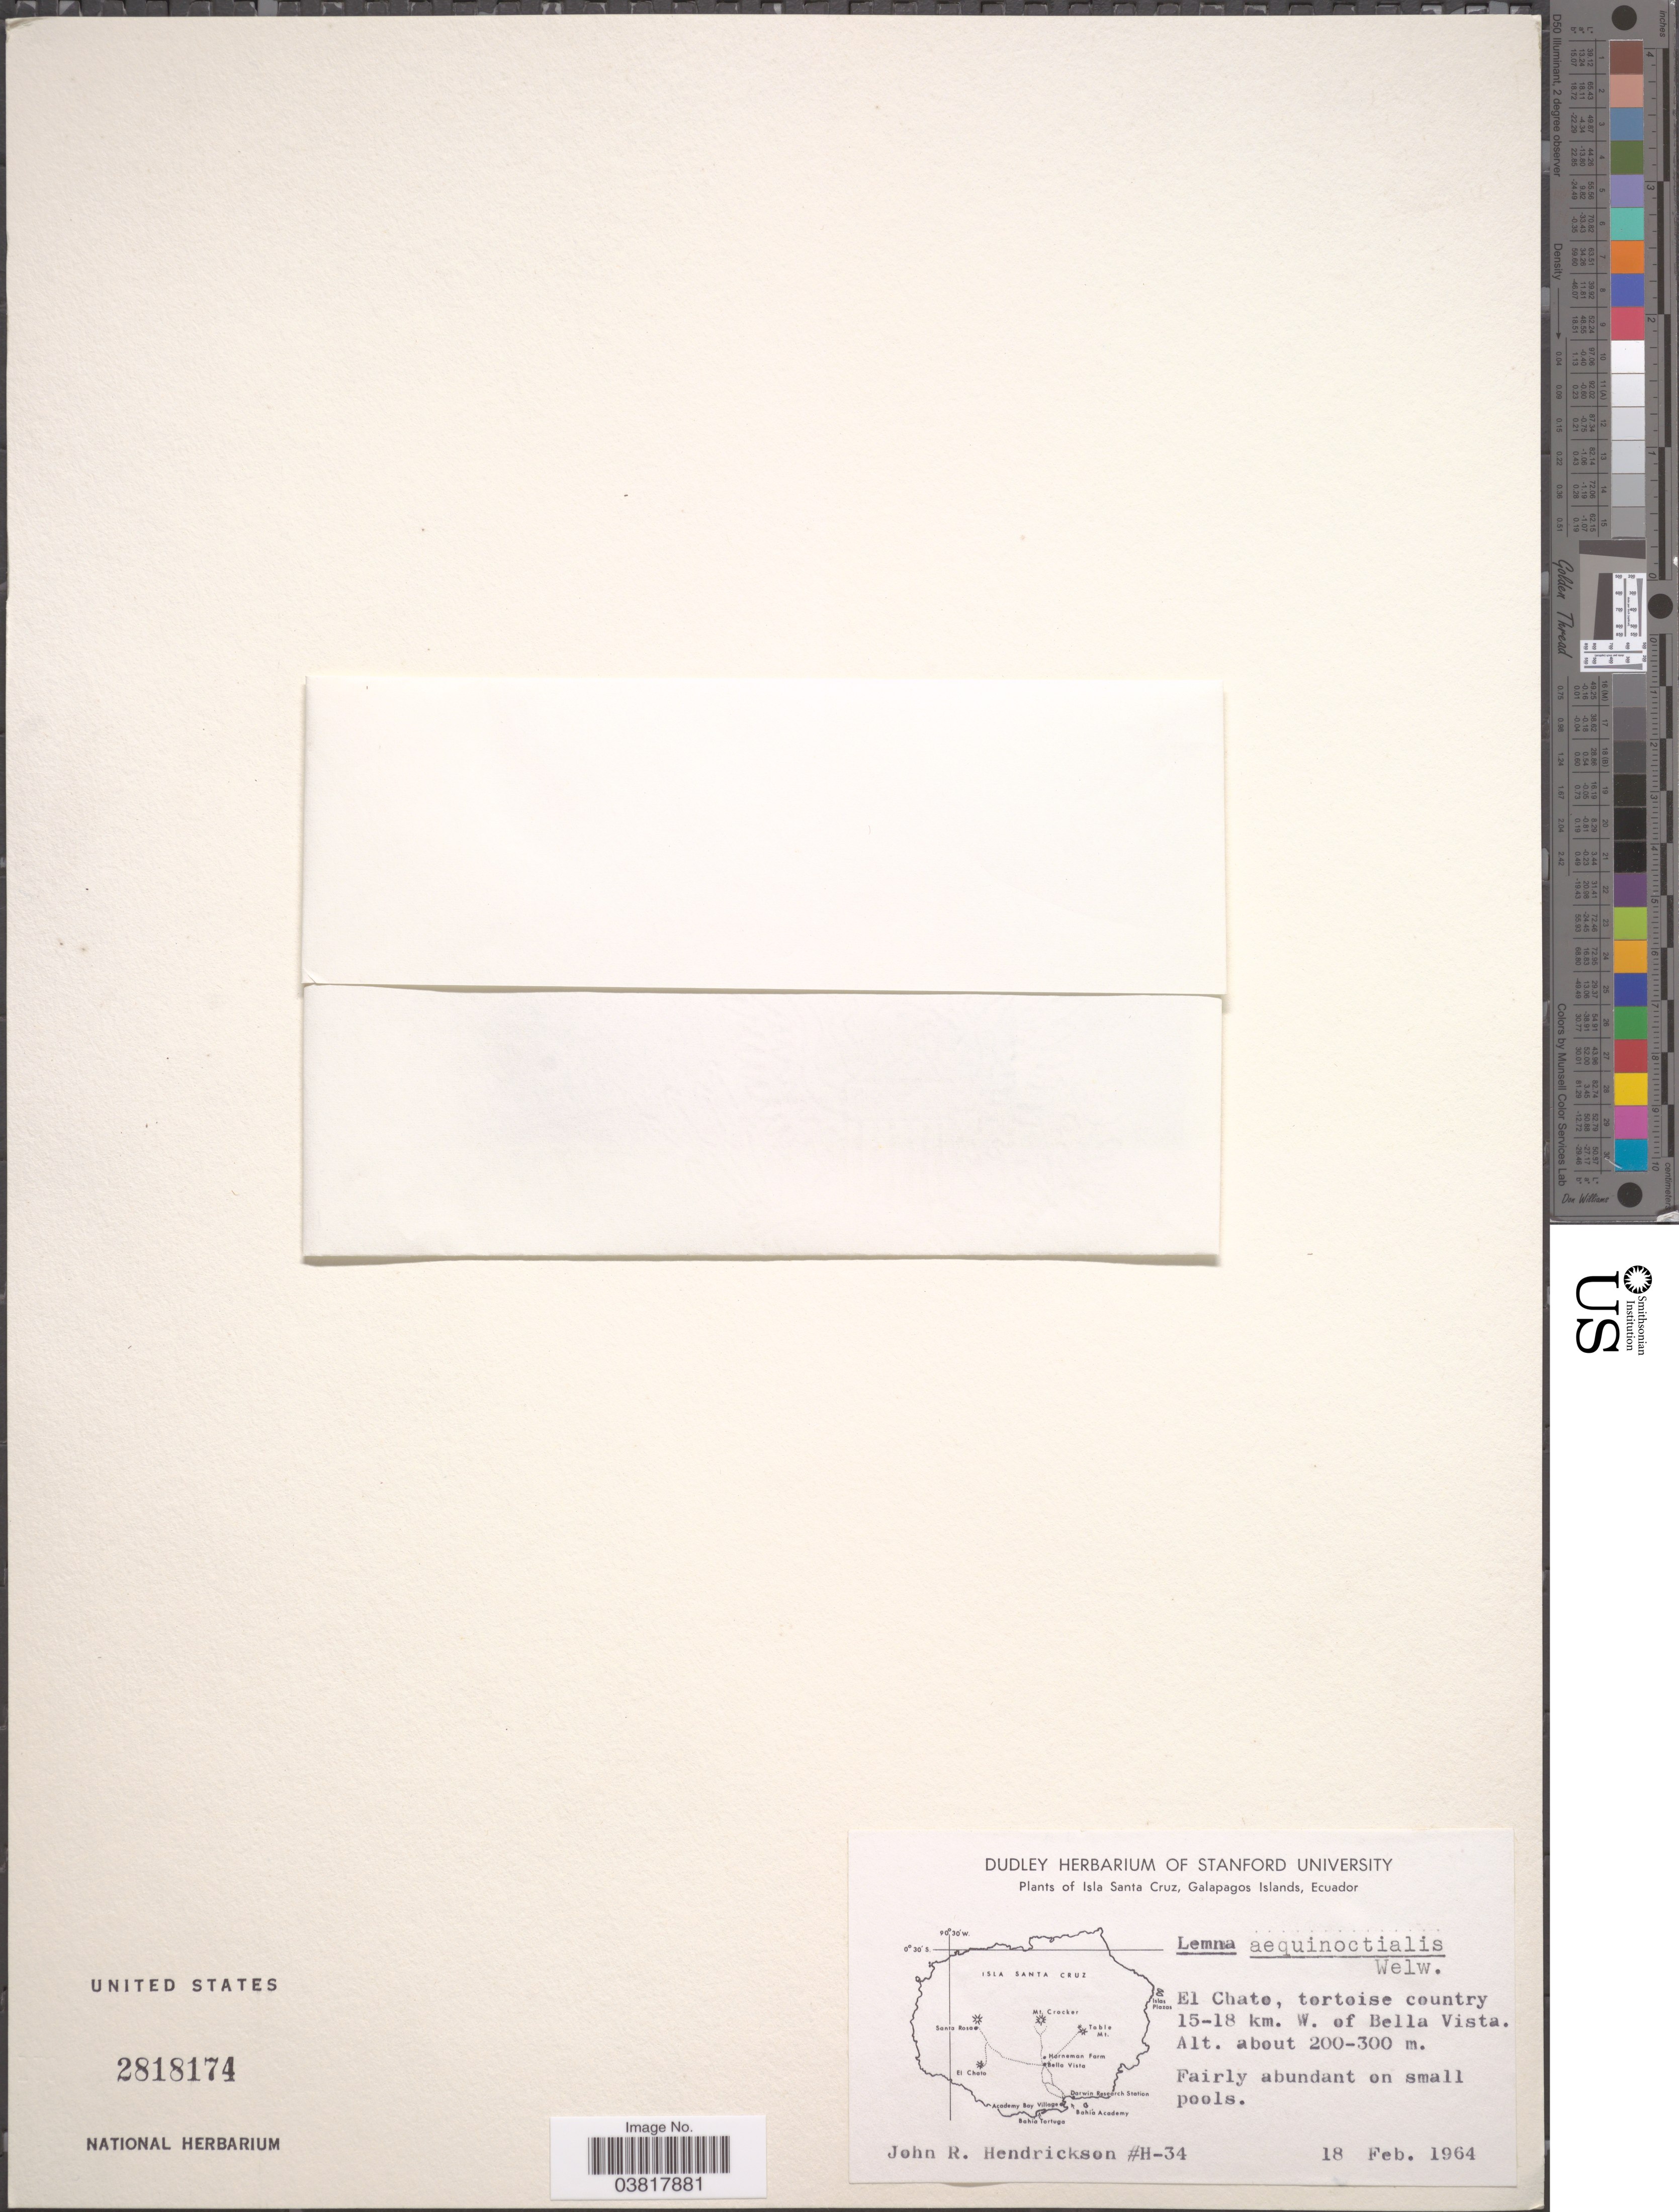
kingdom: Plantae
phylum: Tracheophyta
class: Liliopsida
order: Alismatales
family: Araceae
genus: Lemna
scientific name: Lemna aequinoctialis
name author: Welw.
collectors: J. Hendrickson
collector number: H-34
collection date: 1964-02-18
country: Ecuador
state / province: Colón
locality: Isla Santa Cruz, Galapagos Islands. El Chato, tortoise country 15-18 km. W of Bella Vista.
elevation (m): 200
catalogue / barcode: US 2818174